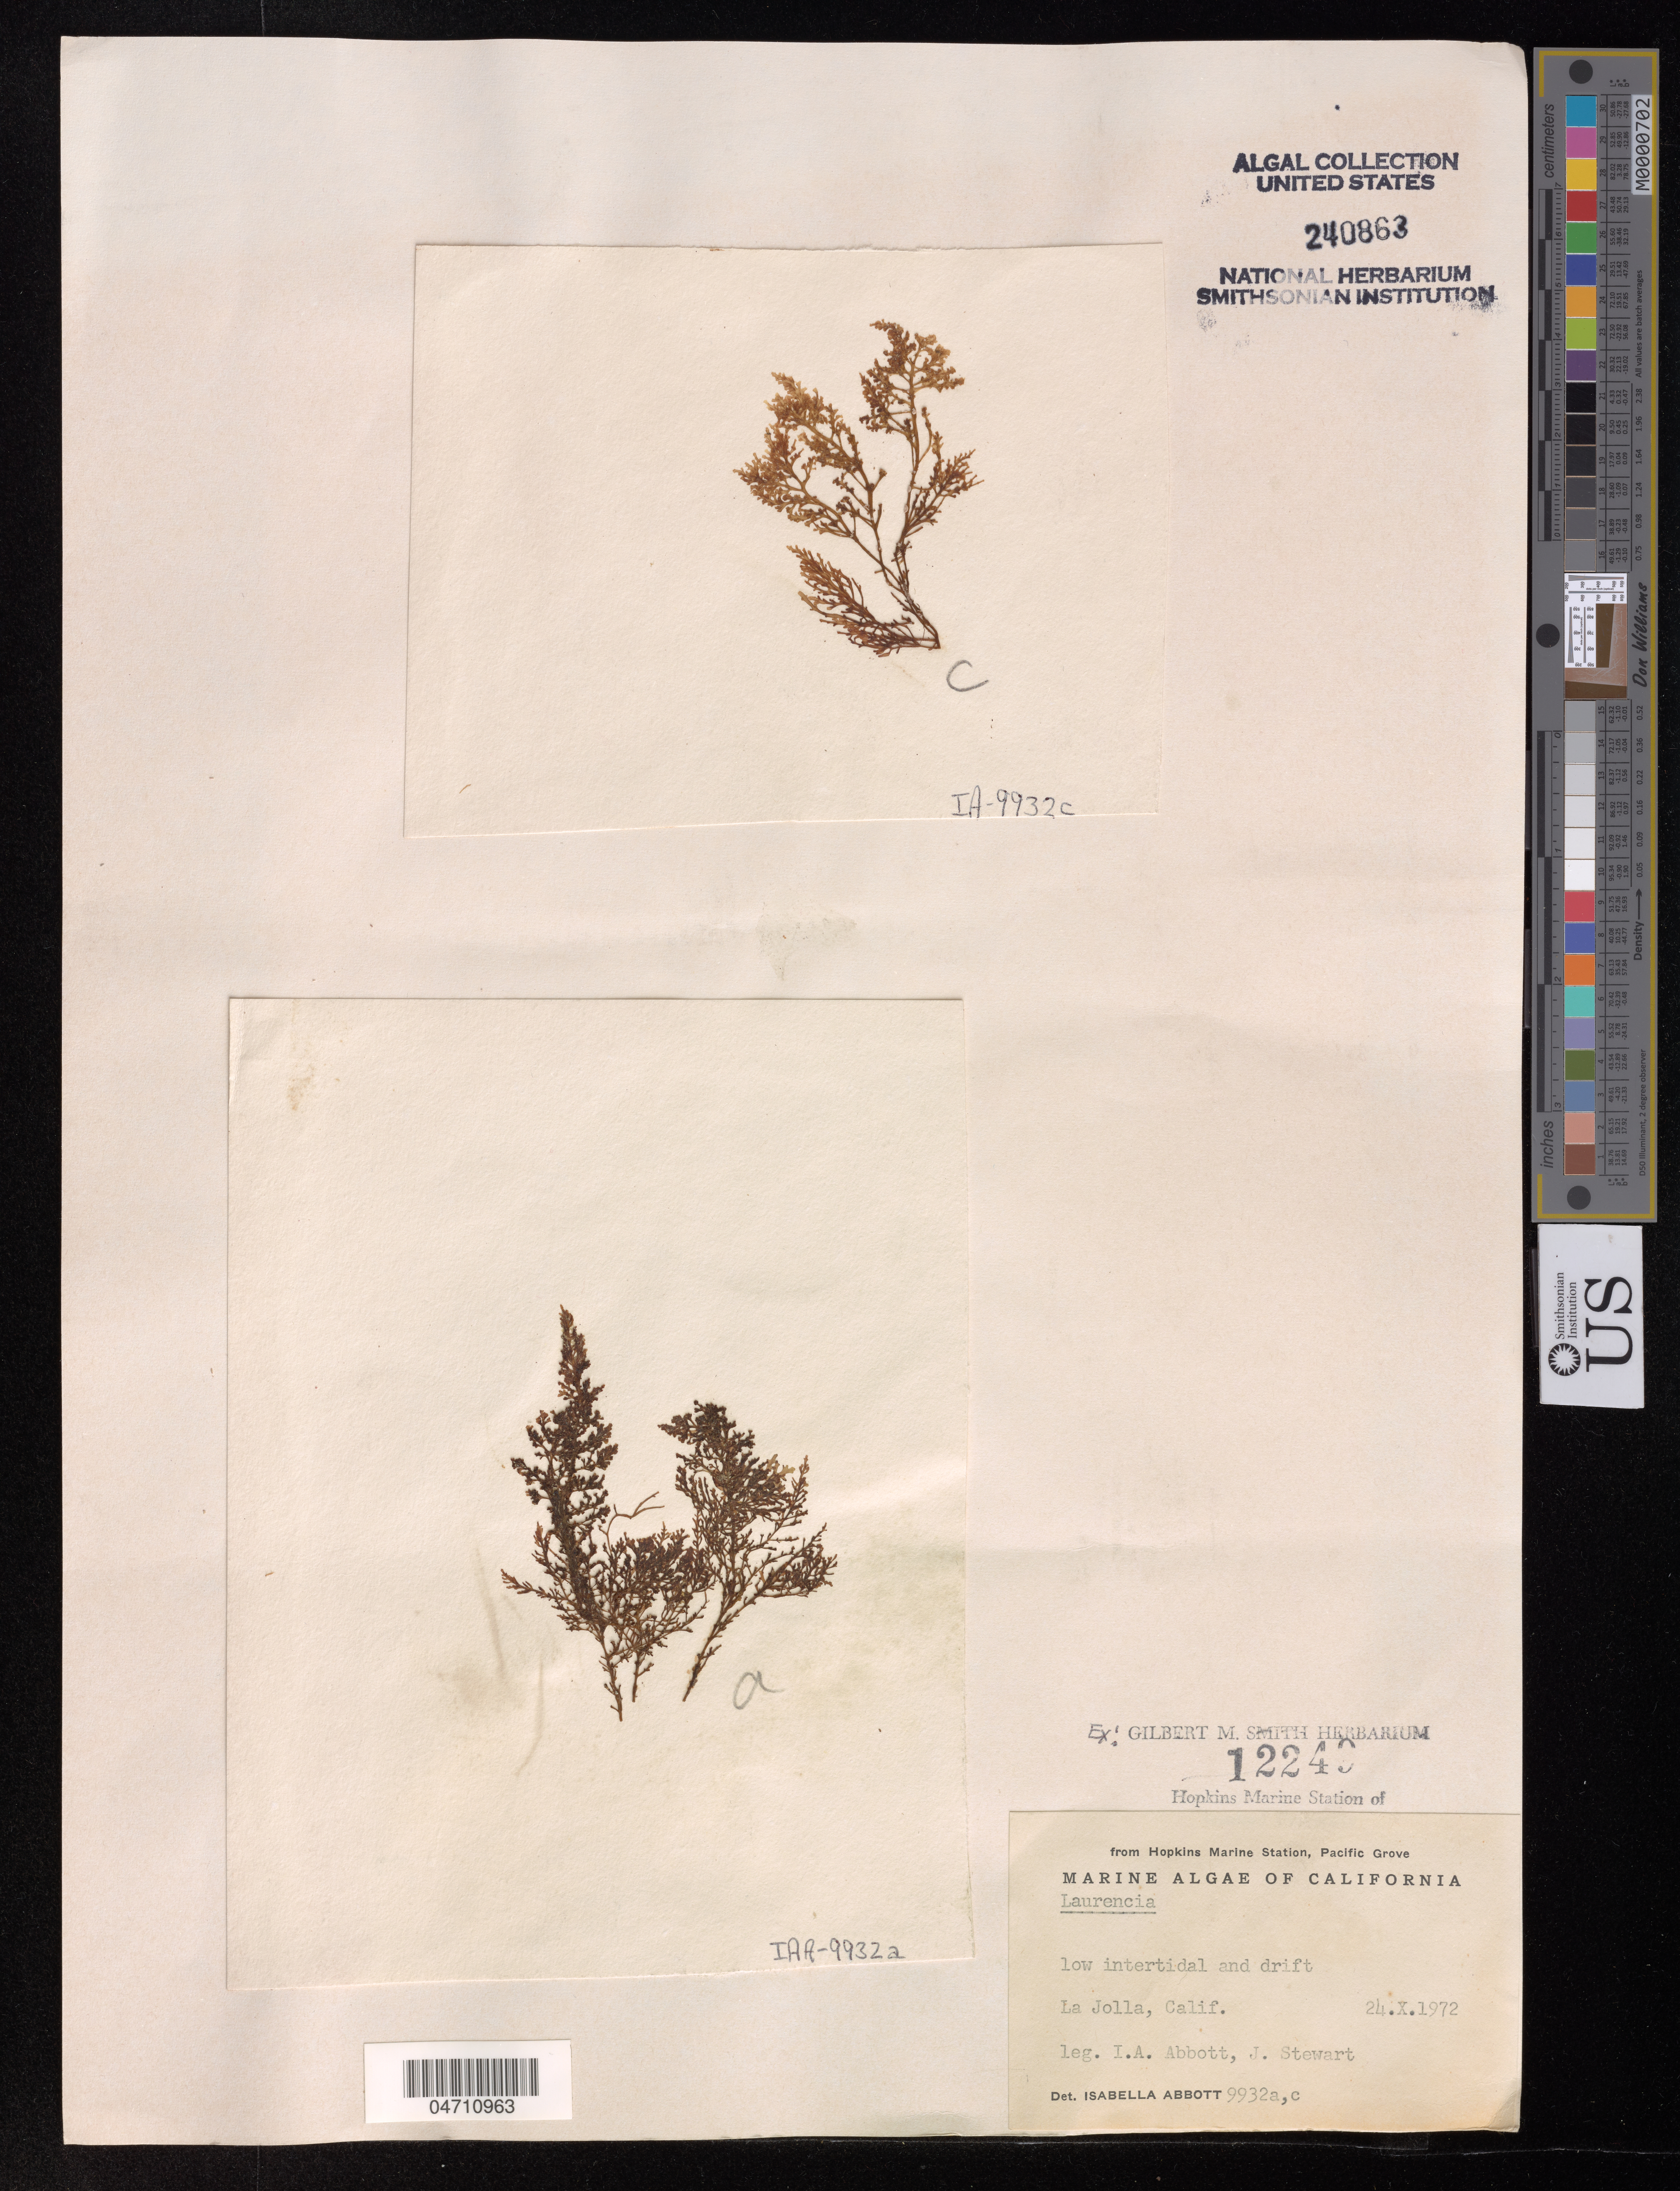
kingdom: Plantae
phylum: Rhodophyta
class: Florideophyceae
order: Ceramiales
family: Rhodomelaceae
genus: Laurencia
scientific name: Laurencia sp.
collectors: I. Abbott & J. Stewart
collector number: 9932a,c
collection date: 1972-10-24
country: United States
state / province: California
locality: La Jolla.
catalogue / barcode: US 240863